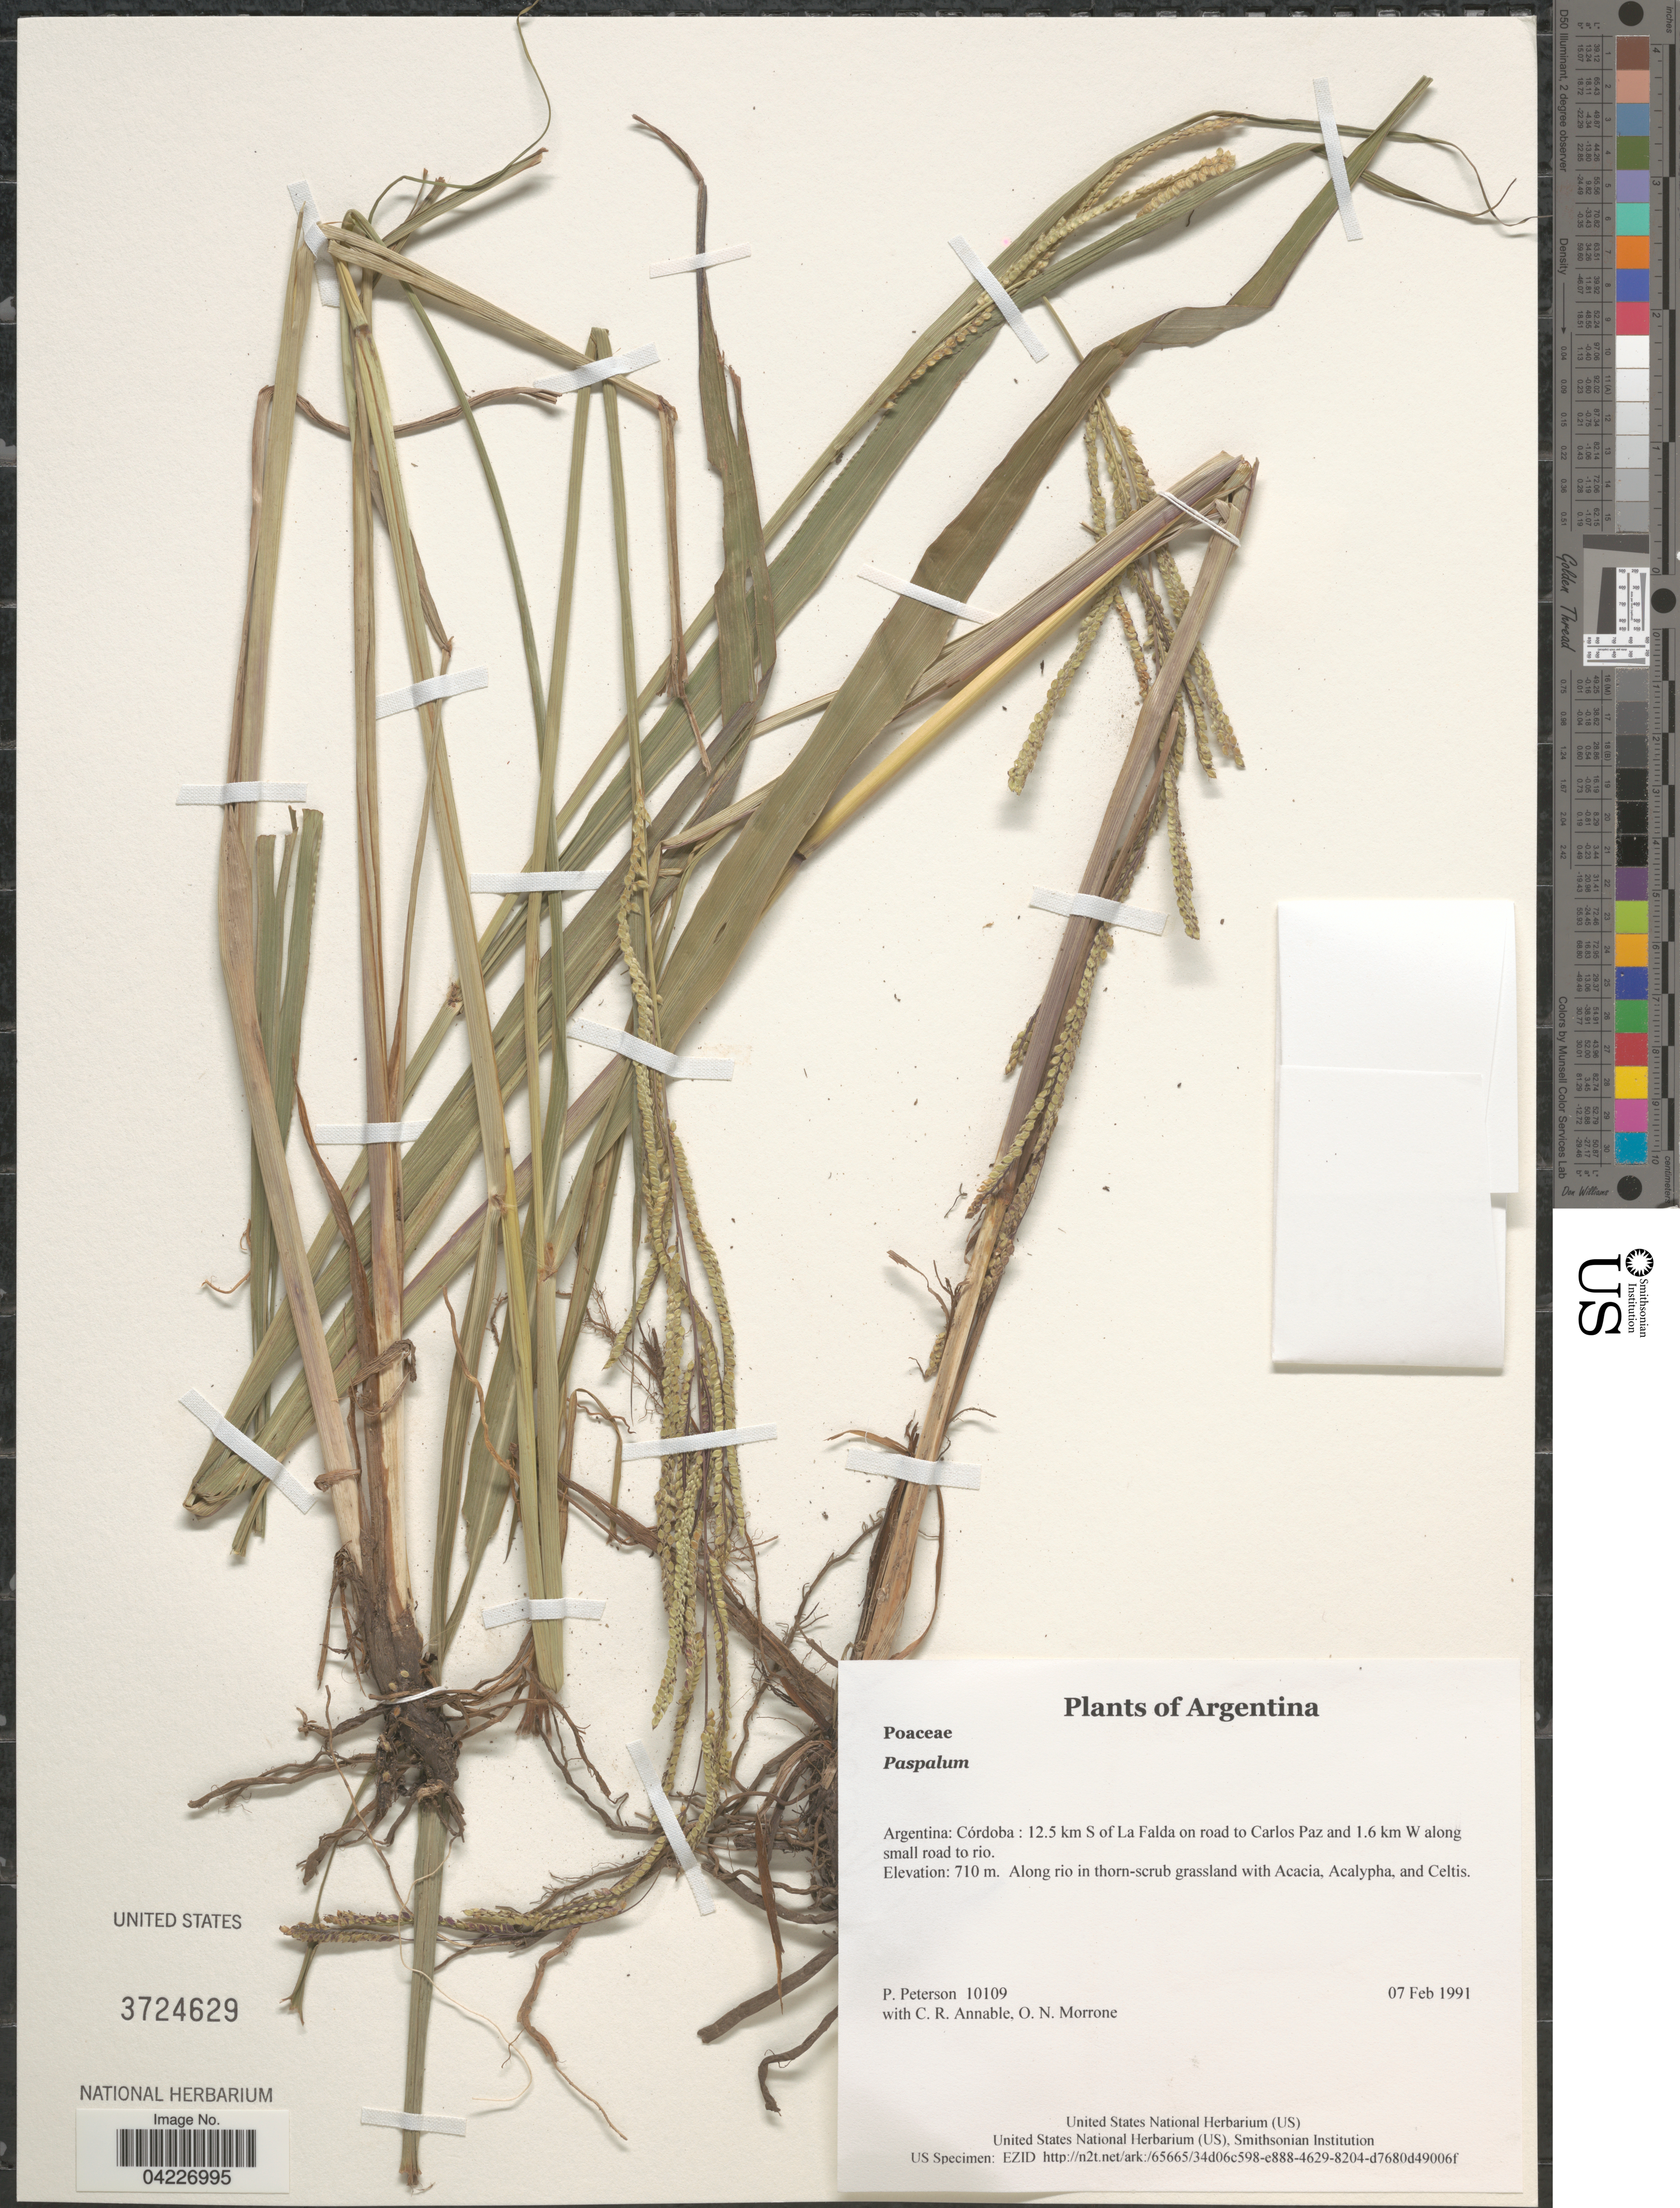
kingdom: Plantae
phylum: Tracheophyta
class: Liliopsida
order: Poales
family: Poaceae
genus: Paspalum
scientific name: Paspalum sp.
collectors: P. Peterson, C. R. Annable & O. N. Morrone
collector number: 10109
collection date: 1991-02-07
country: Argentina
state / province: Cordoba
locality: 12.5 km S of La Falda on road to Carlos Paz and 1.6 km W along small road to rio.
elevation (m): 710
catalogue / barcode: US 3724629